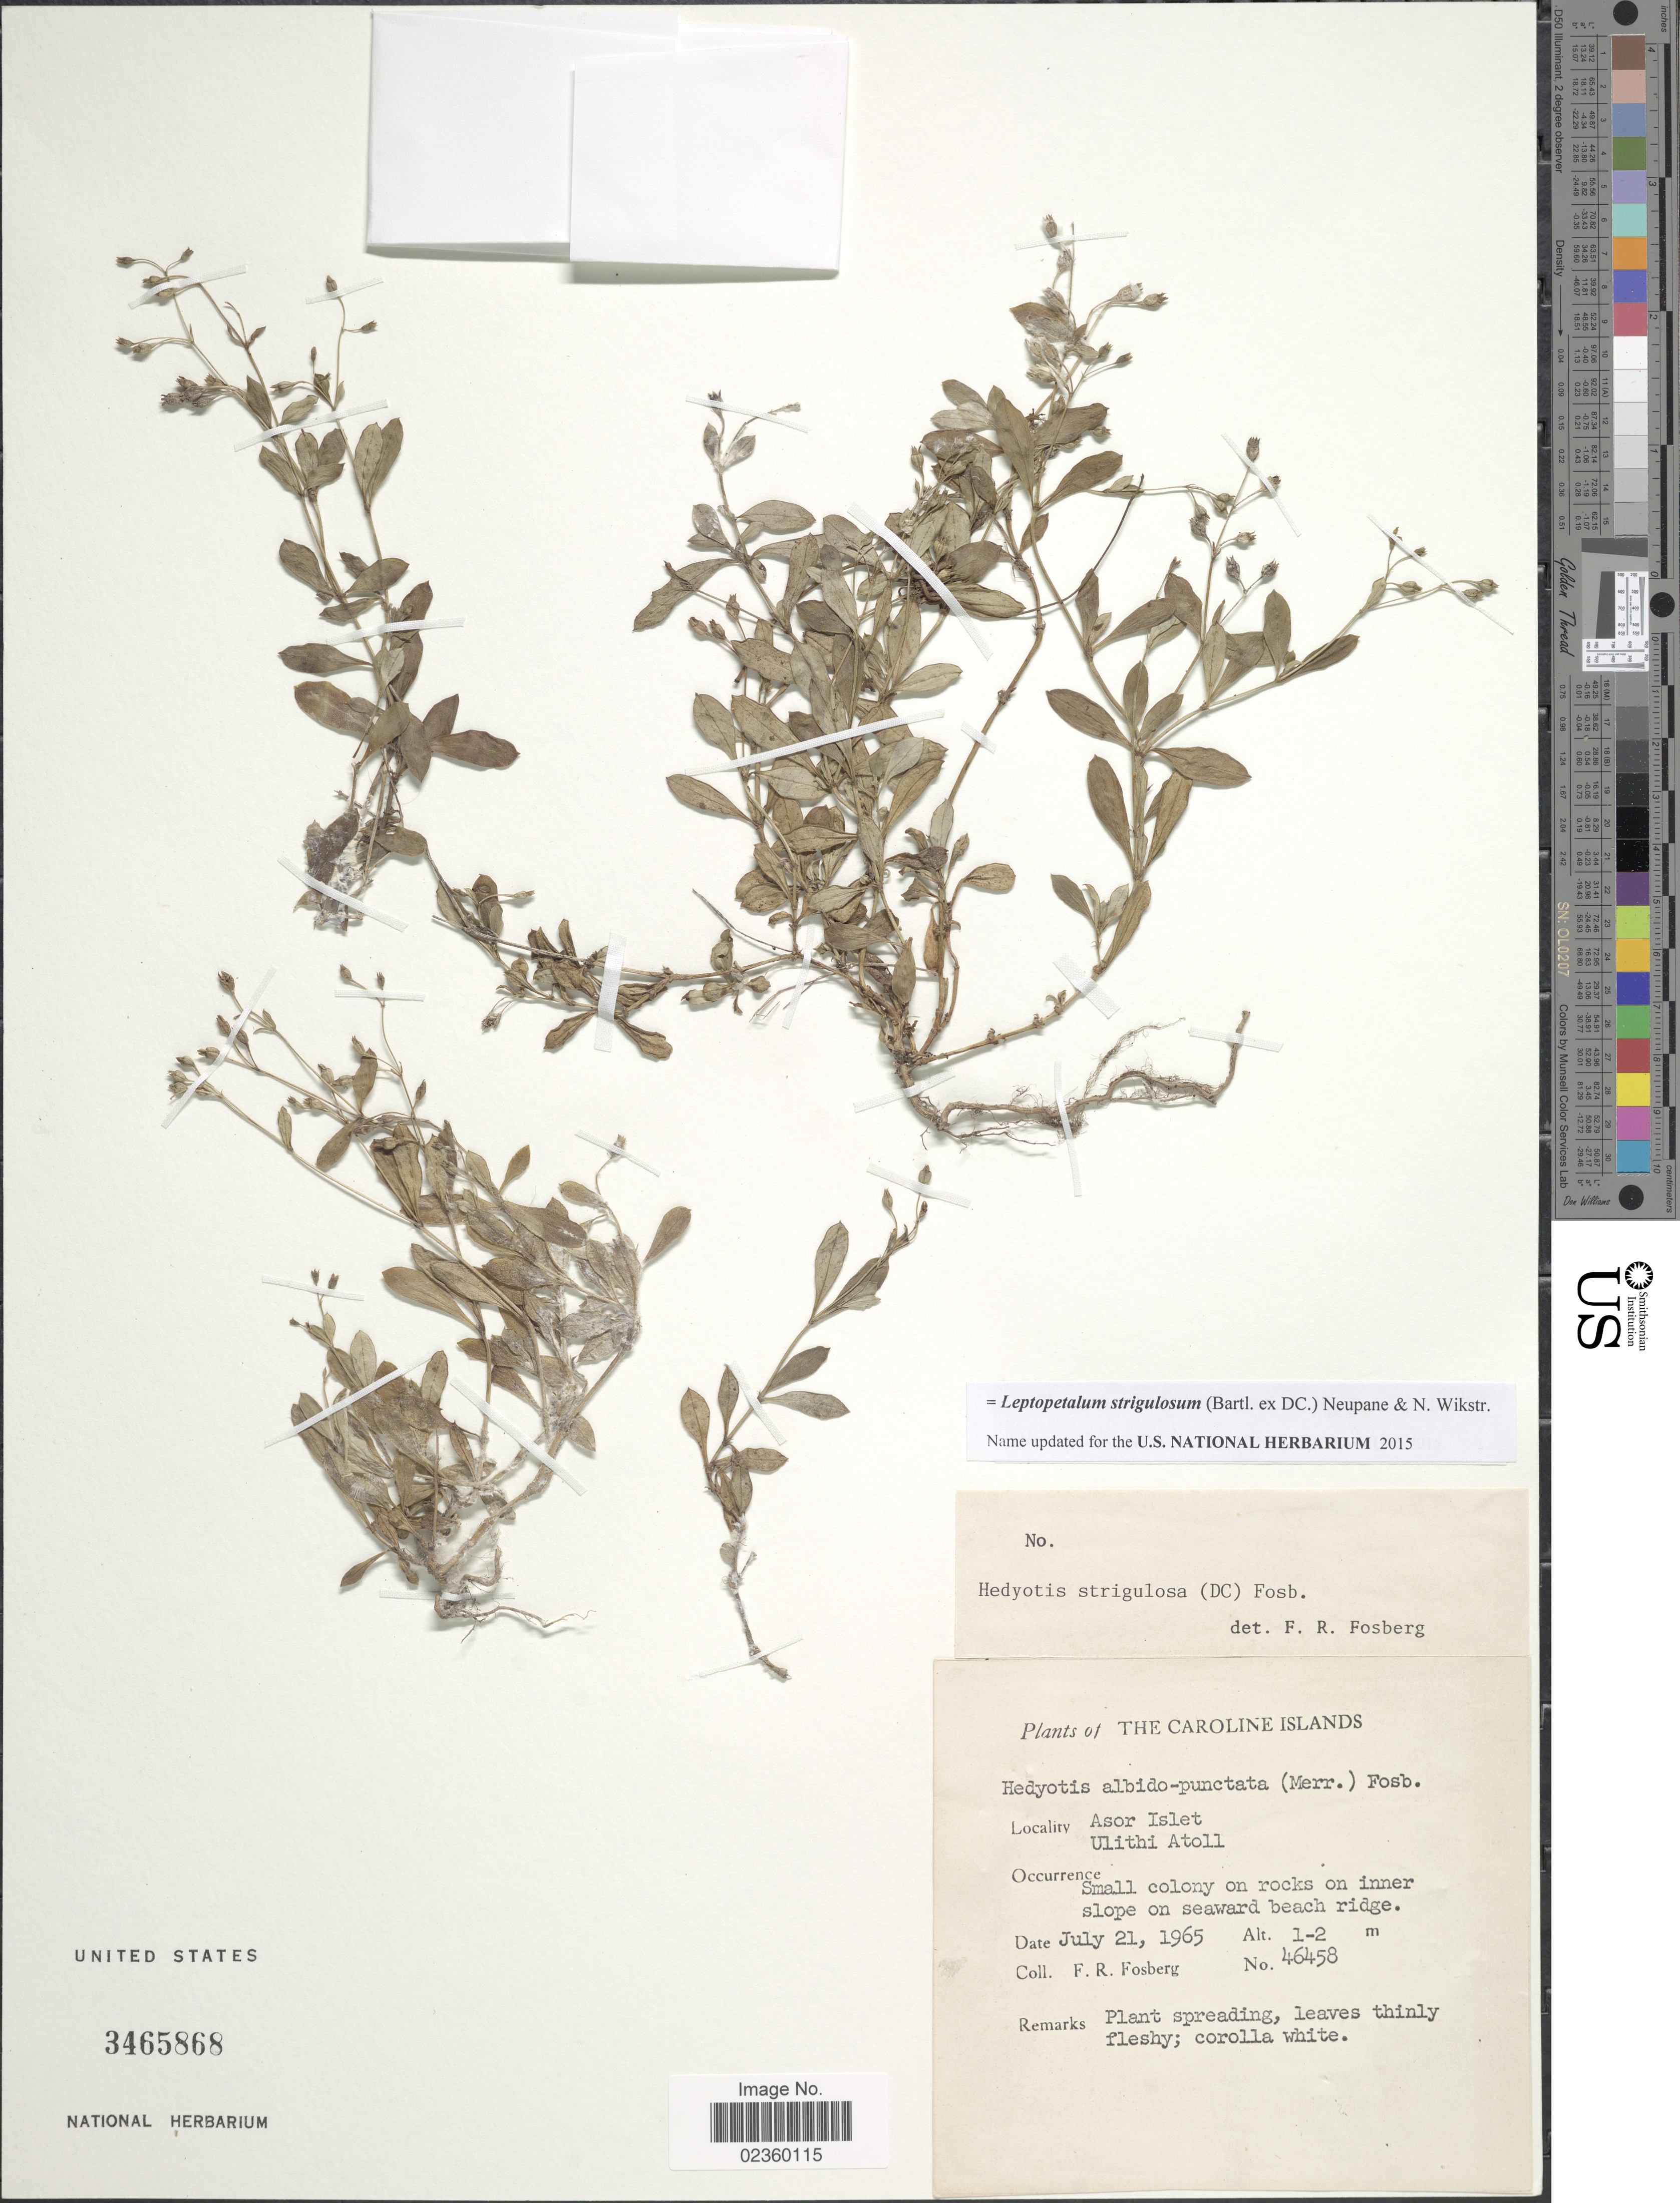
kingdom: Plantae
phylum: Tracheophyta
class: Magnoliopsida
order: Gentianales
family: Rubiaceae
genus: Leptopetalum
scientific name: Leptopetalum strigulosum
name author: (Bartl. ex DC.) Neupane & N. Wikstr.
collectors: F. R. Fosberg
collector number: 46458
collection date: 1965-07-21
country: Micronesia, Federated States of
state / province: Yap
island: Ulithi Atoll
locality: The Caroline Islands, Asor Islet, Ulithi Atoll, Small colony on rocks on inner slope on seaward beach ridge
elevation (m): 1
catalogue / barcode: US 3465868